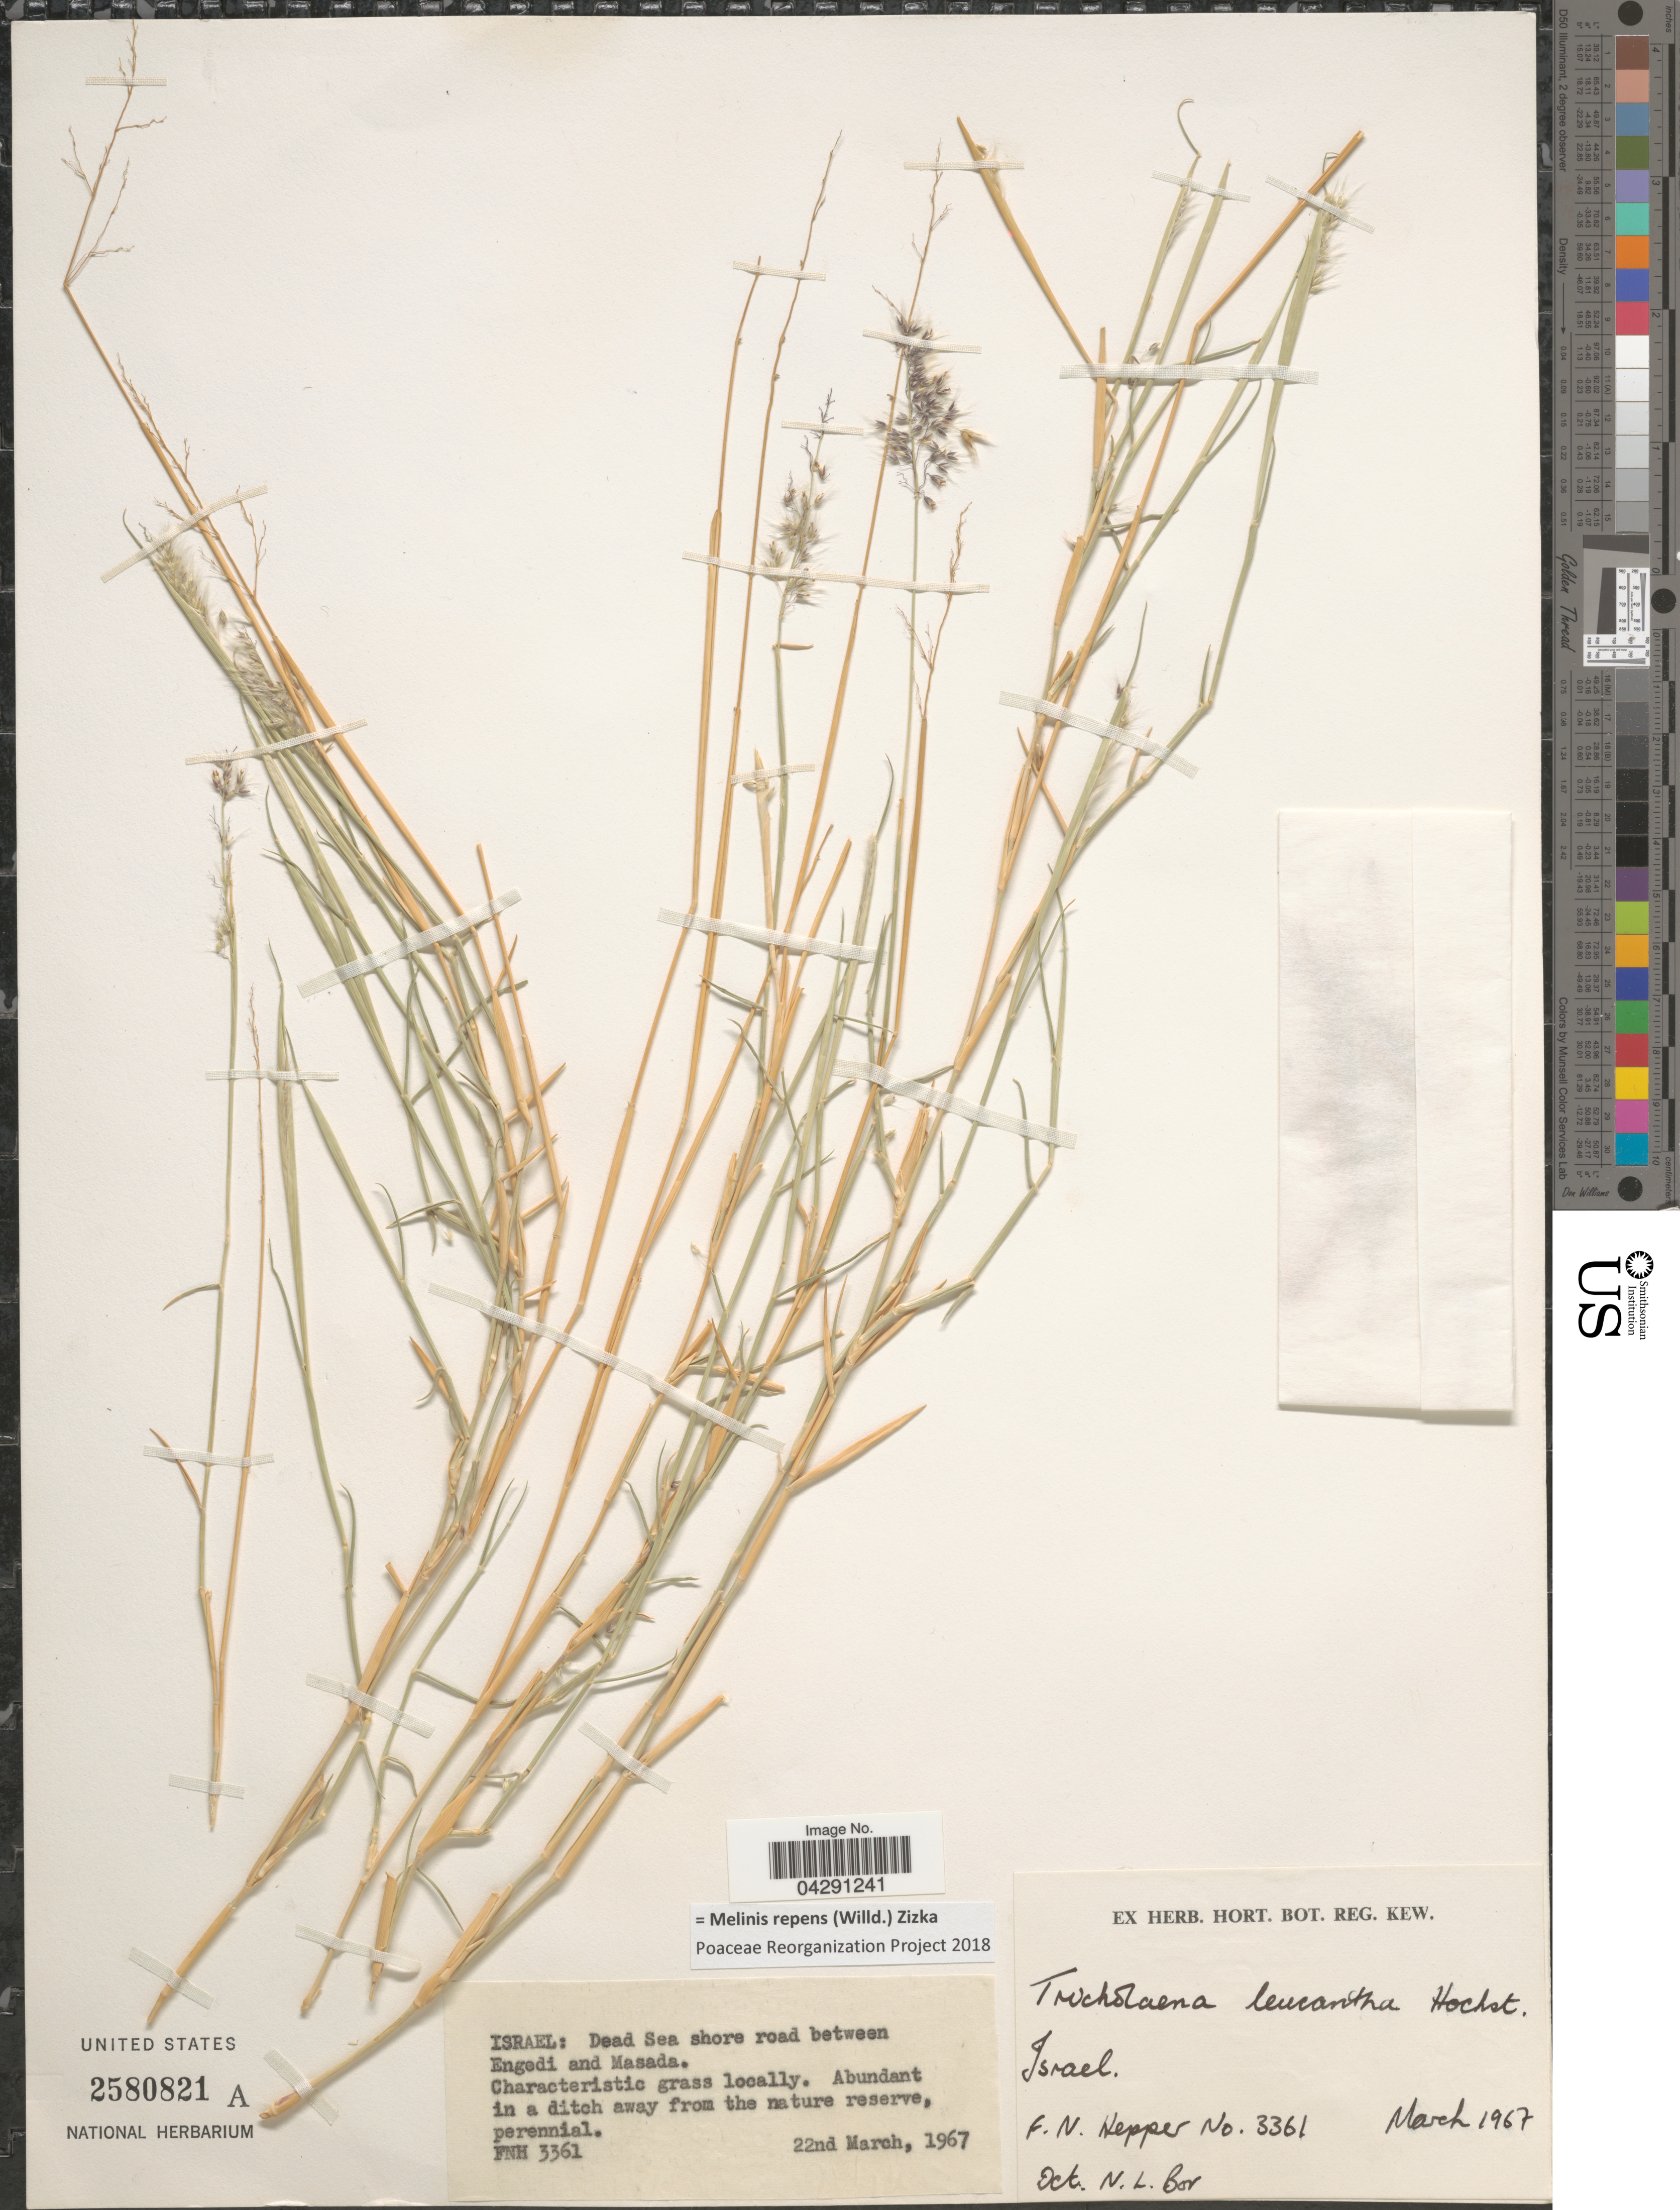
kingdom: Plantae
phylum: Tracheophyta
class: Liliopsida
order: Poales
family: Poaceae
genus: Melinis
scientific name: Melinis repens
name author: (Willd.) Zizka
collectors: F. Hepper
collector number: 3361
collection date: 1967-03-22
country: Israel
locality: Dead Sea shore road between Engedi and Masada.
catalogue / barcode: US 2580821A